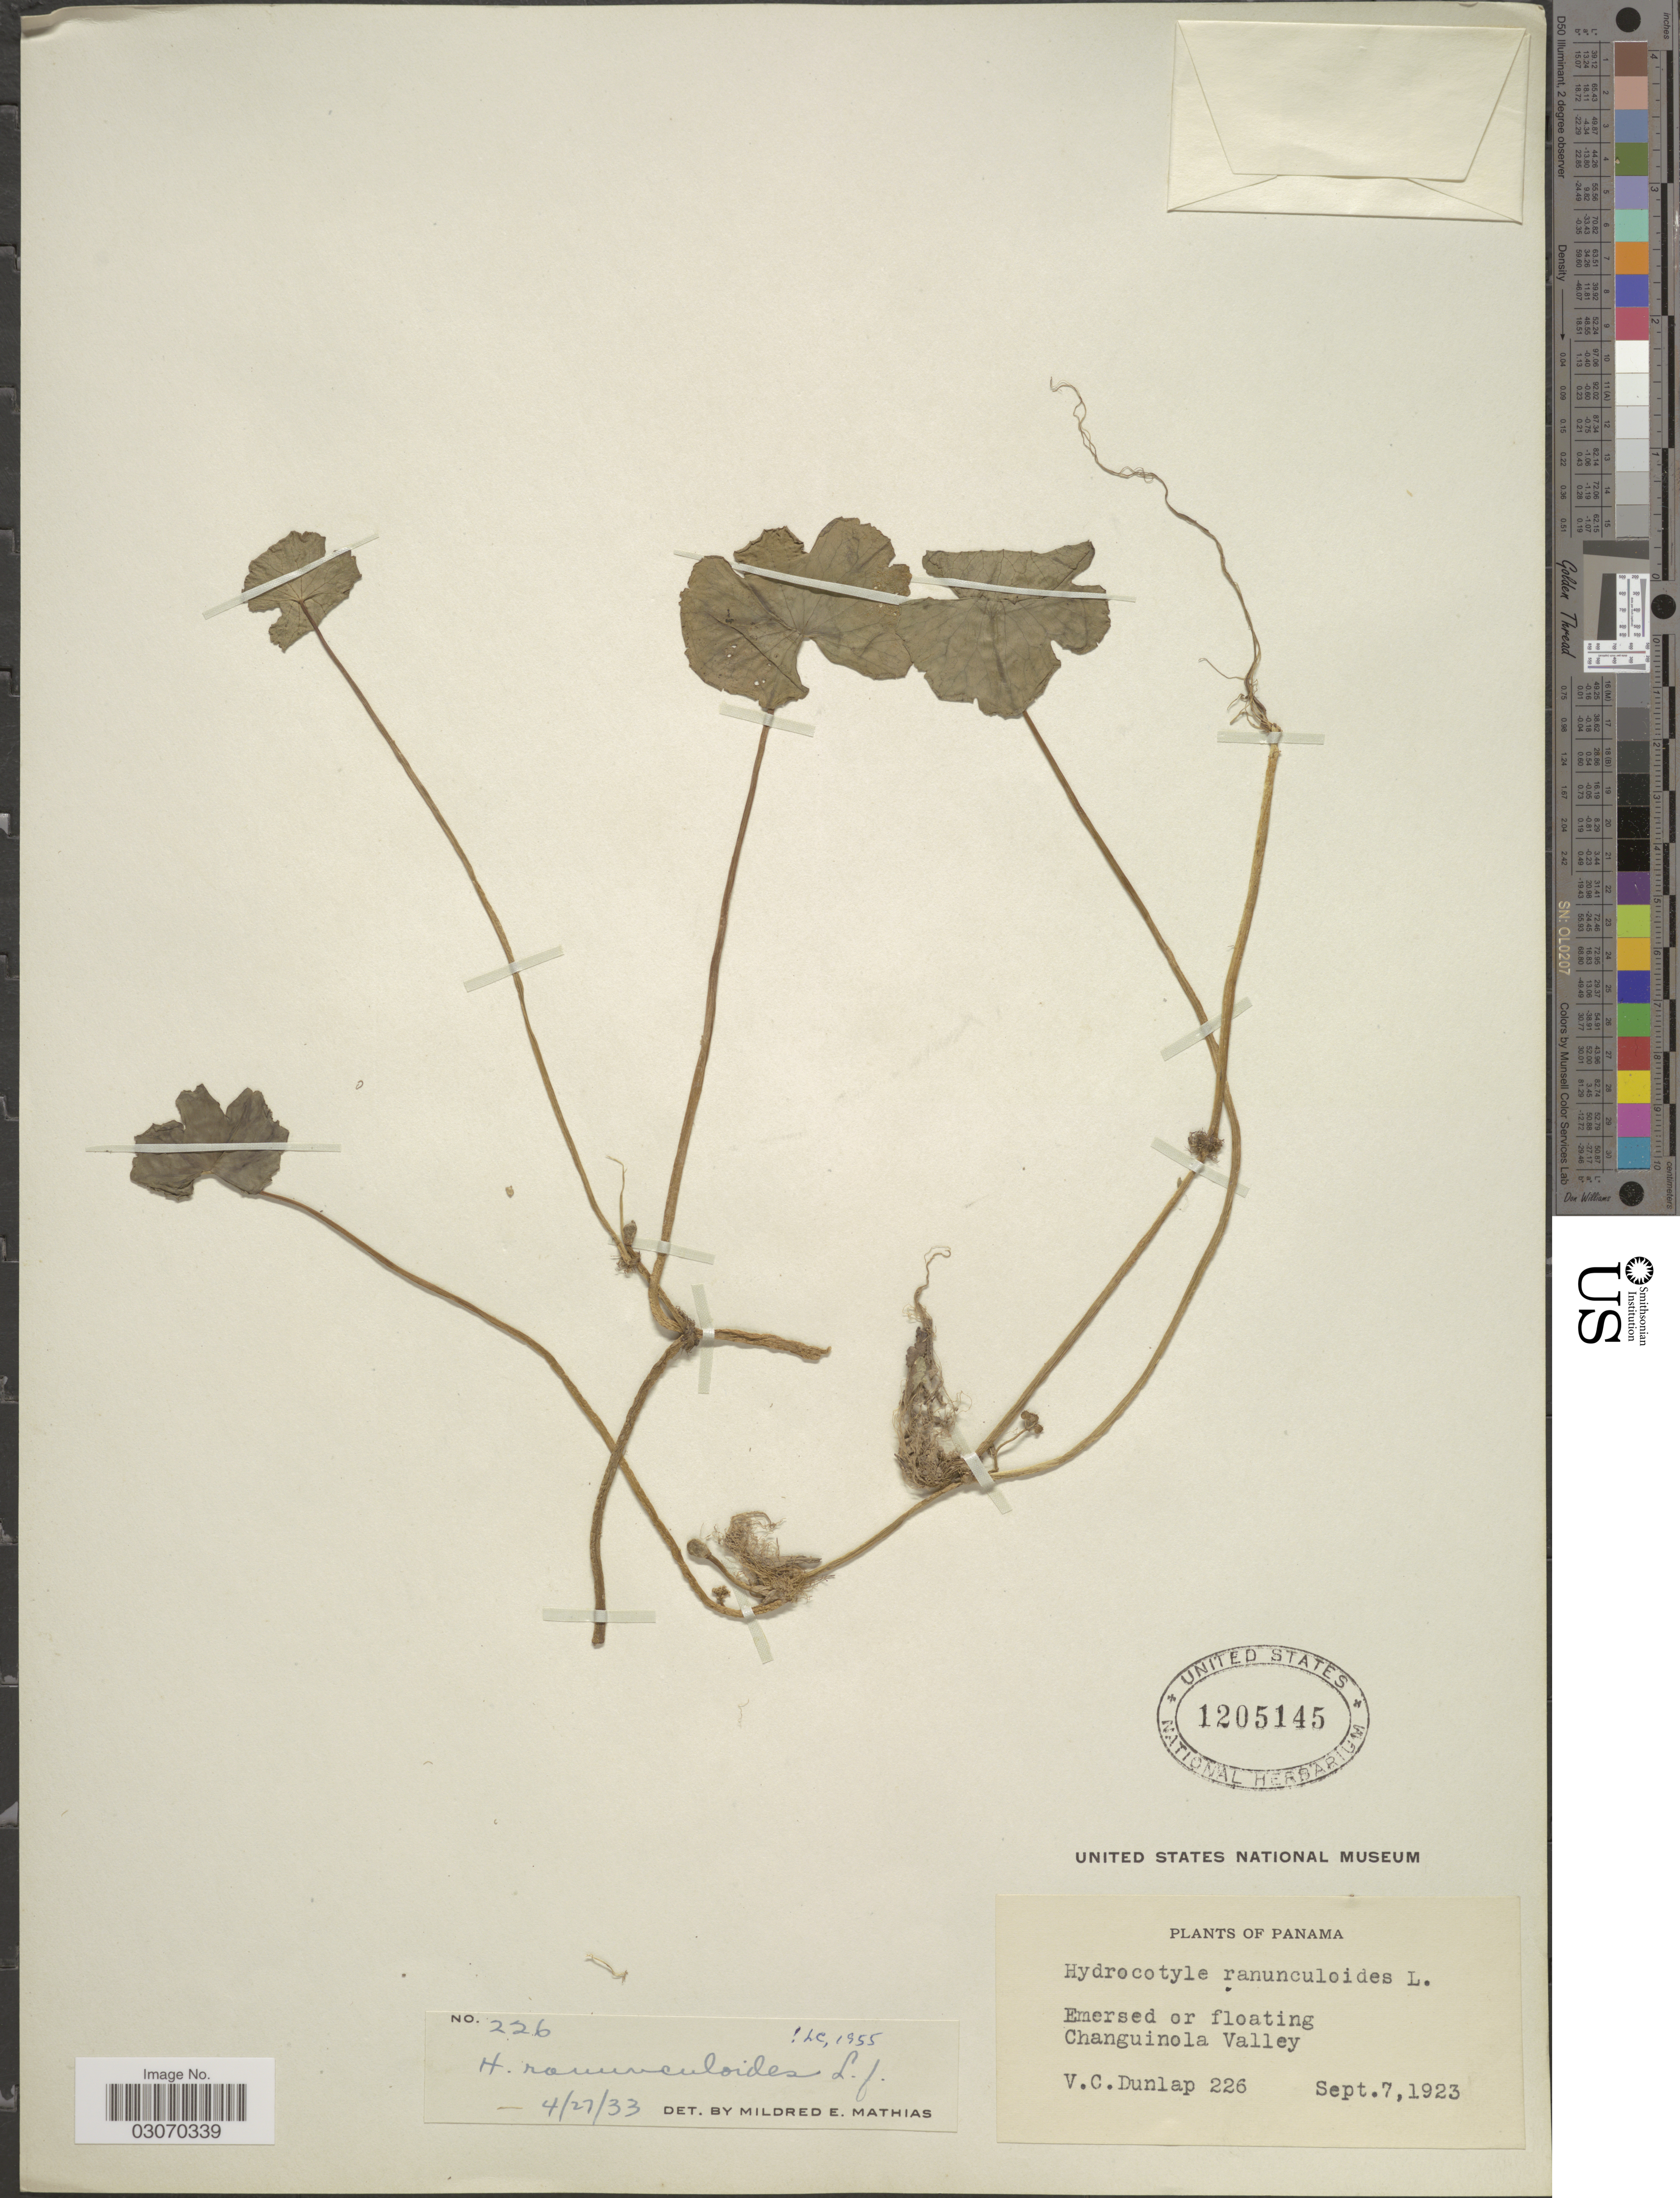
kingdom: Plantae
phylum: Tracheophyta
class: Magnoliopsida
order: Apiales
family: Araliaceae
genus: Hydrocotyle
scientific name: Hydrocotyle ranunculoides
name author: L. f.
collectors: V. C. Dunlap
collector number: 226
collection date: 1923-09-07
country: Panama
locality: Changuinola Valley.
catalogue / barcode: US 1205145